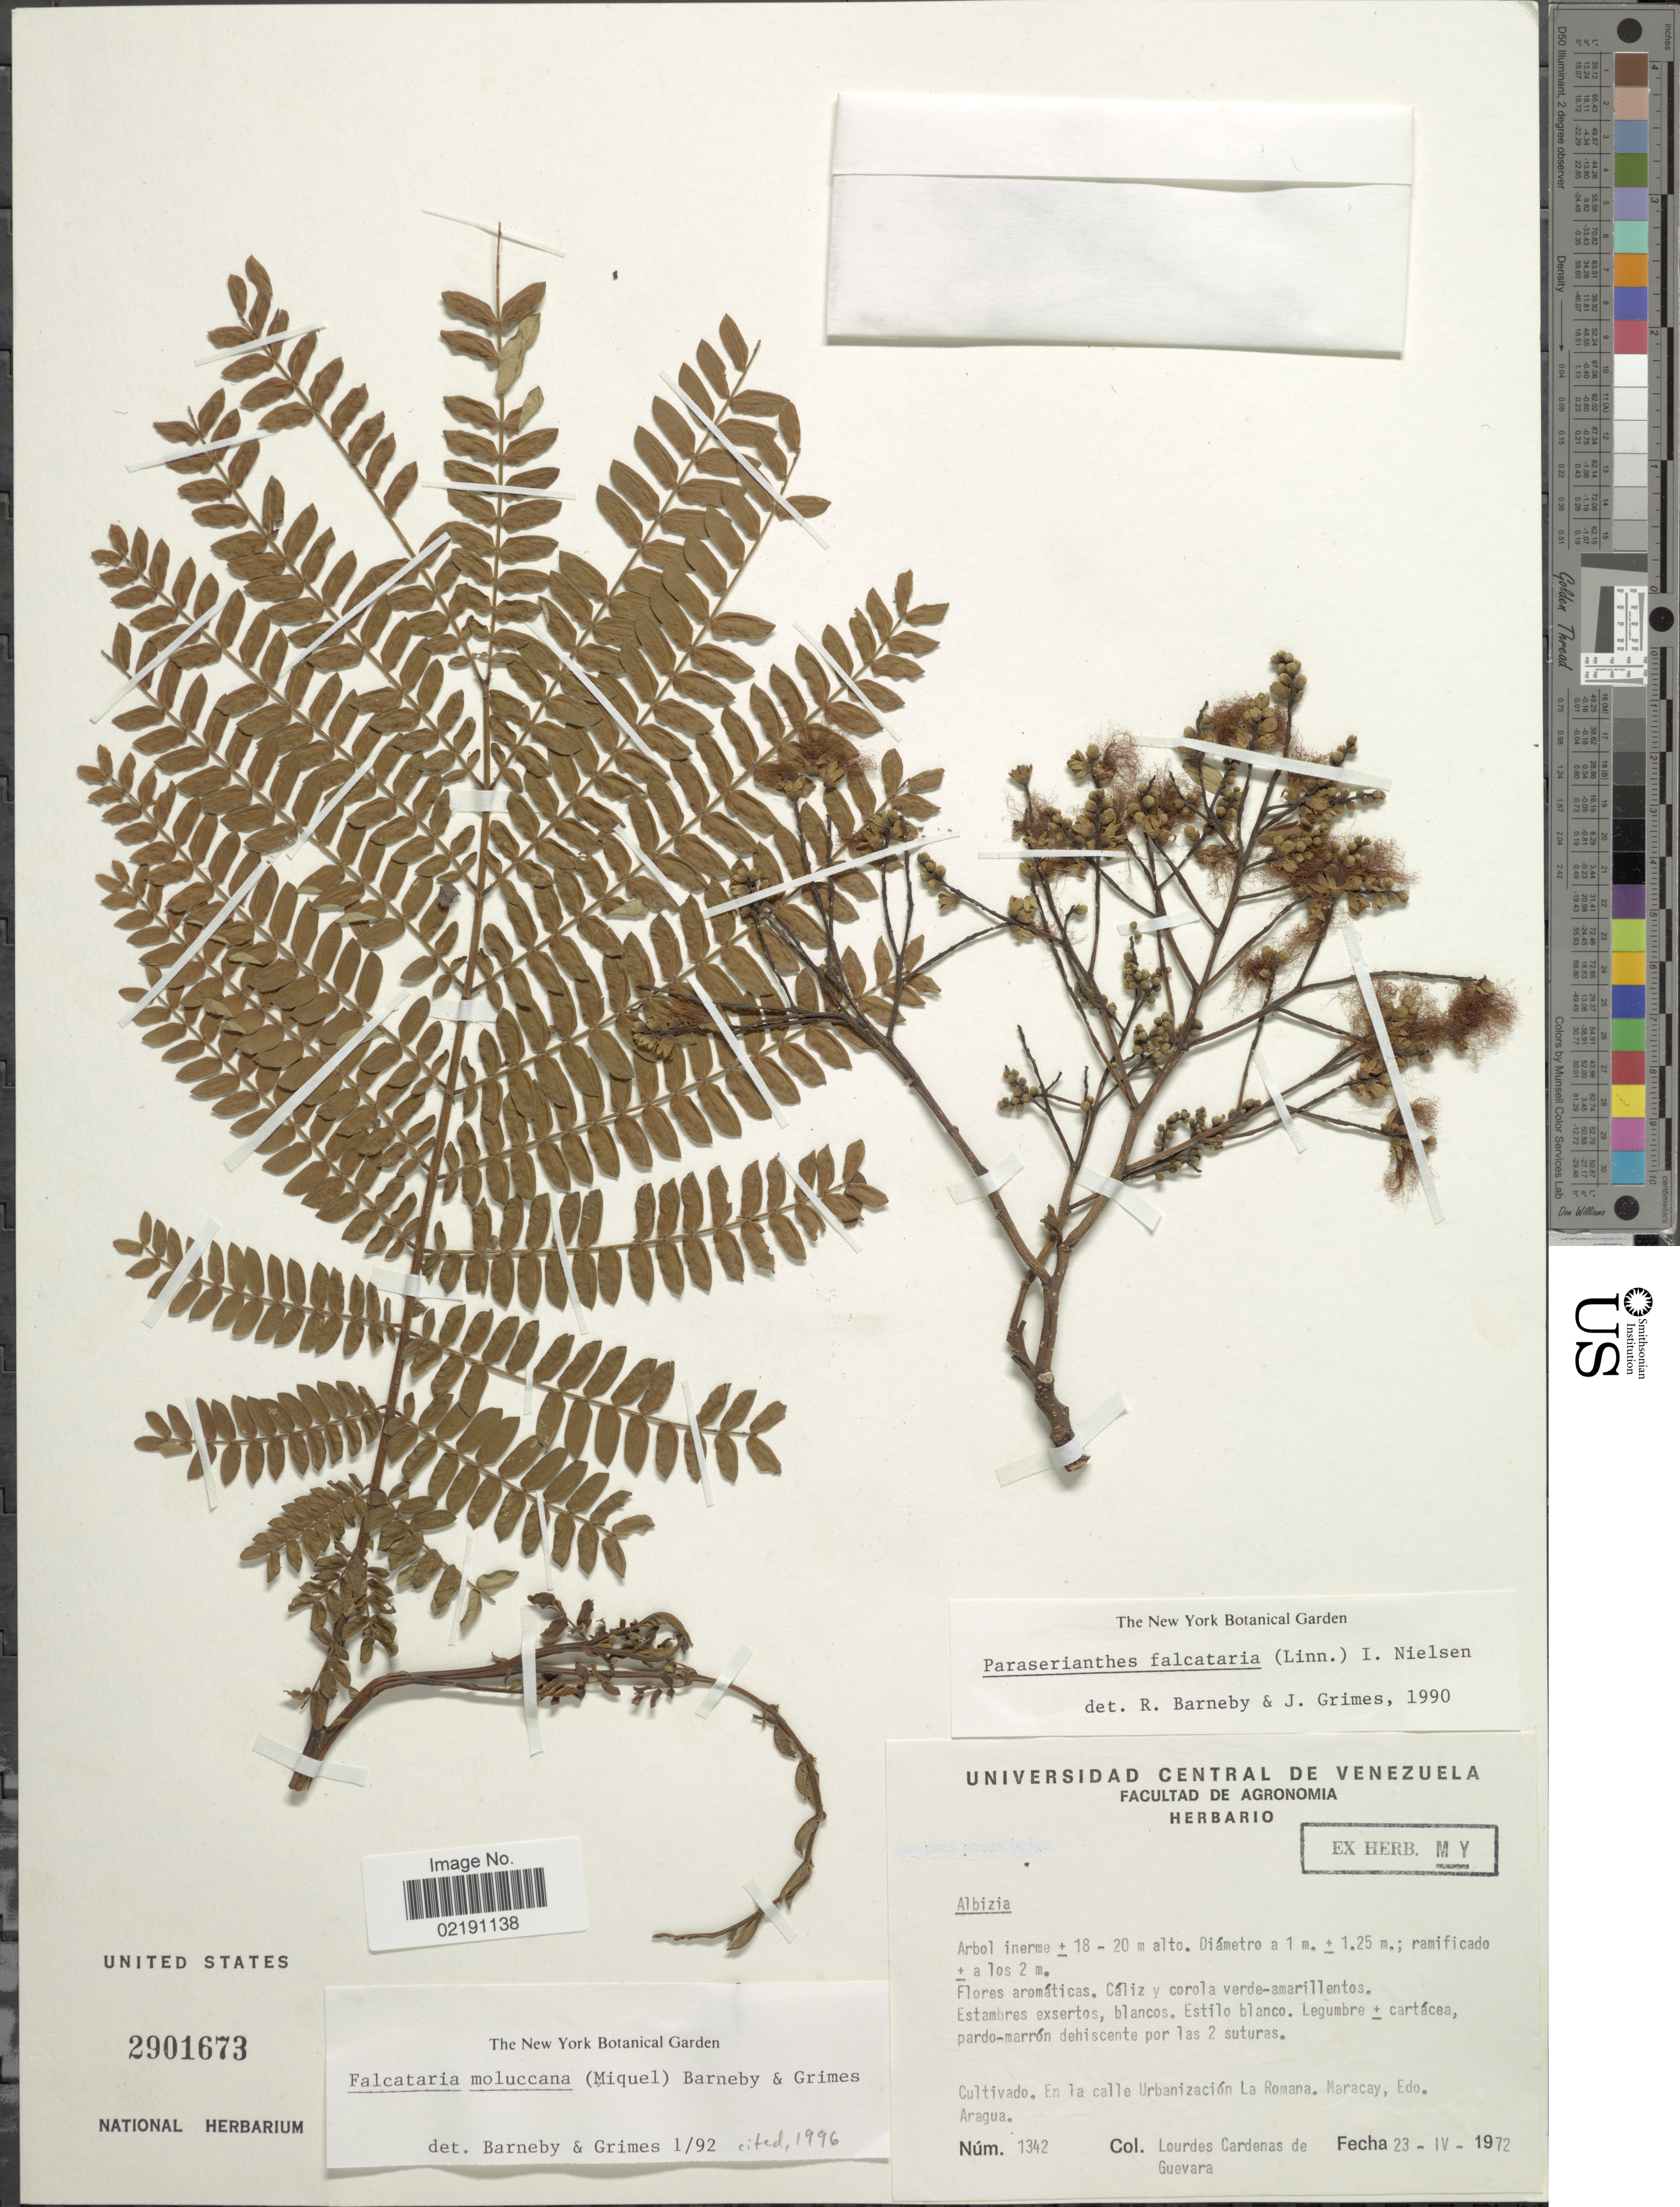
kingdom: Plantae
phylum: Tracheophyta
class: Magnoliopsida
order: Fabales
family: Fabaceae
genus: Falcataria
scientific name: Falcataria moluccana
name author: (Miq.) Barneby & Grimes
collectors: L. De Guevara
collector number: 1342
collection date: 1972-04-23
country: Venezuela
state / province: Aragua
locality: Cultivado. En la calle Urbanización La Romana. Maracay, Edo. Aragua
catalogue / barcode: US 2901673